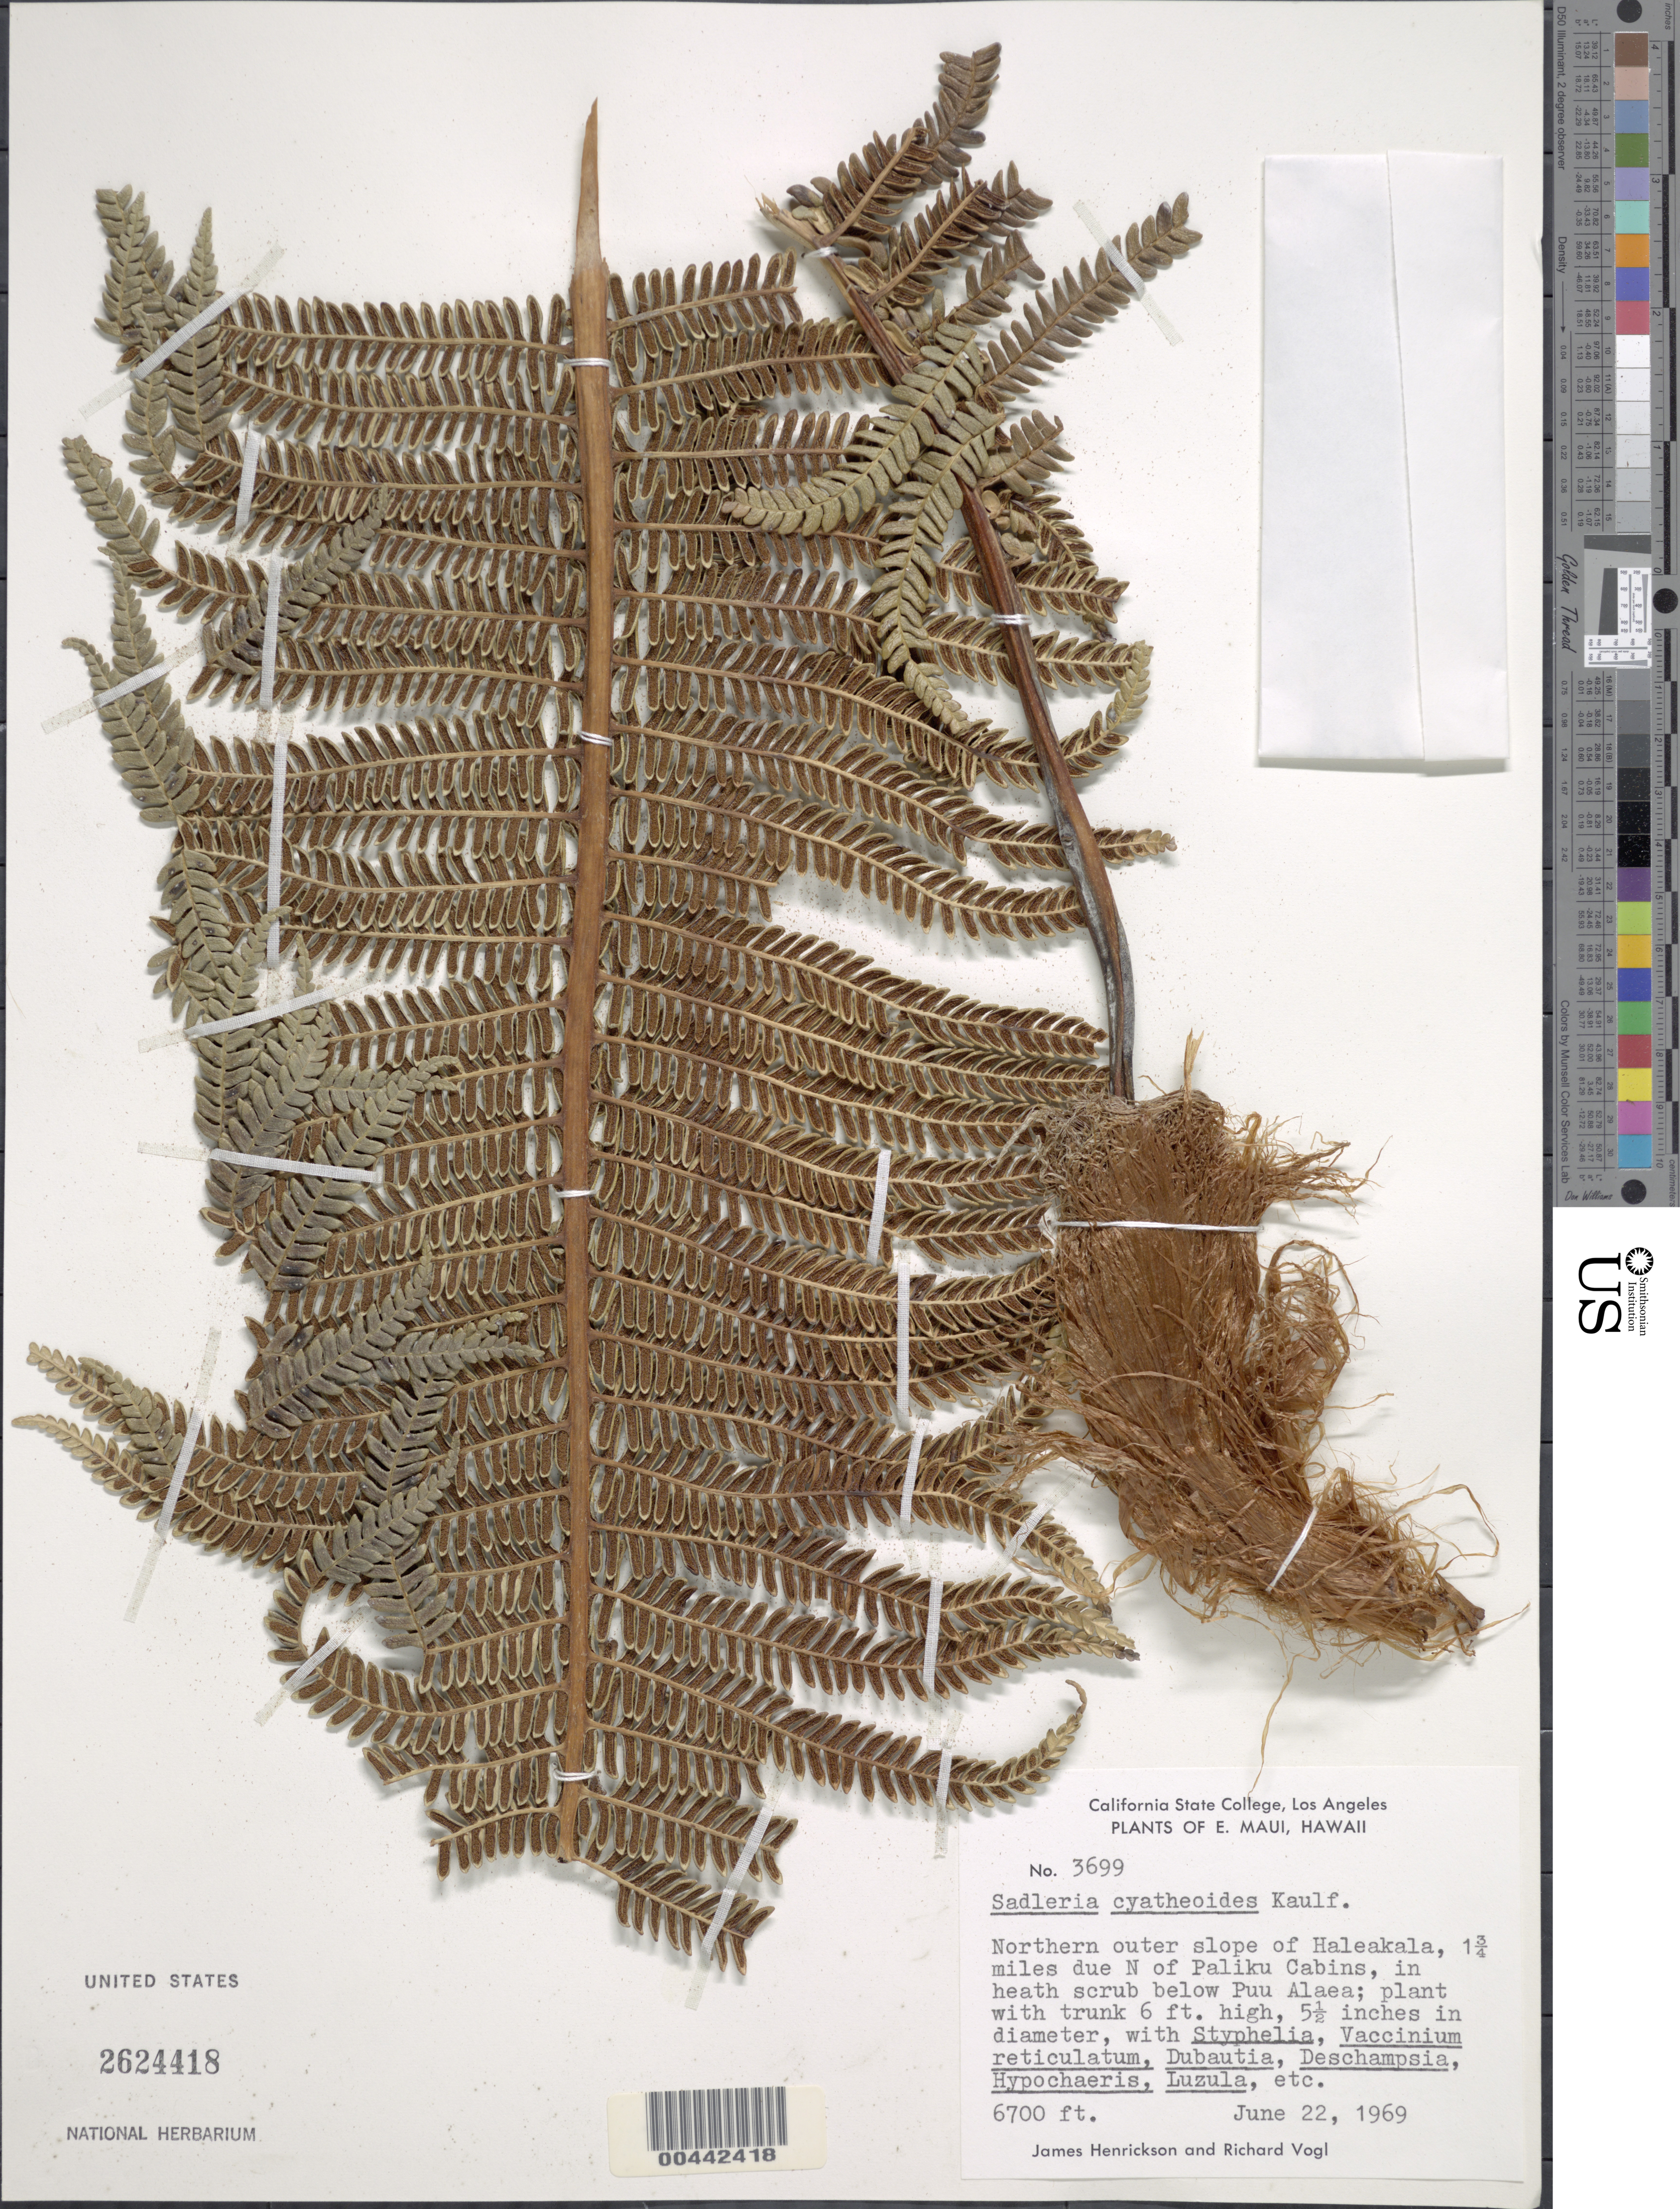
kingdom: Plantae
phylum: Tracheophyta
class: Polypodiopsida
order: Polypodiales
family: Blechnaceae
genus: Sadleria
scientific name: Sadleria cyatheoides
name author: Kaulf.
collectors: J. S. Henrickson & R. Vogl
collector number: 3699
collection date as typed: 22 Jun 1969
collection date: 1969-06-22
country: United States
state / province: Hawaii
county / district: Maui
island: Maui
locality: N outer slope of Haleakala, 1.75 mi due N of Paliku CAbins, below Puu Alaea, E Maui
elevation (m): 2042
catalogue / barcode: US 2624418